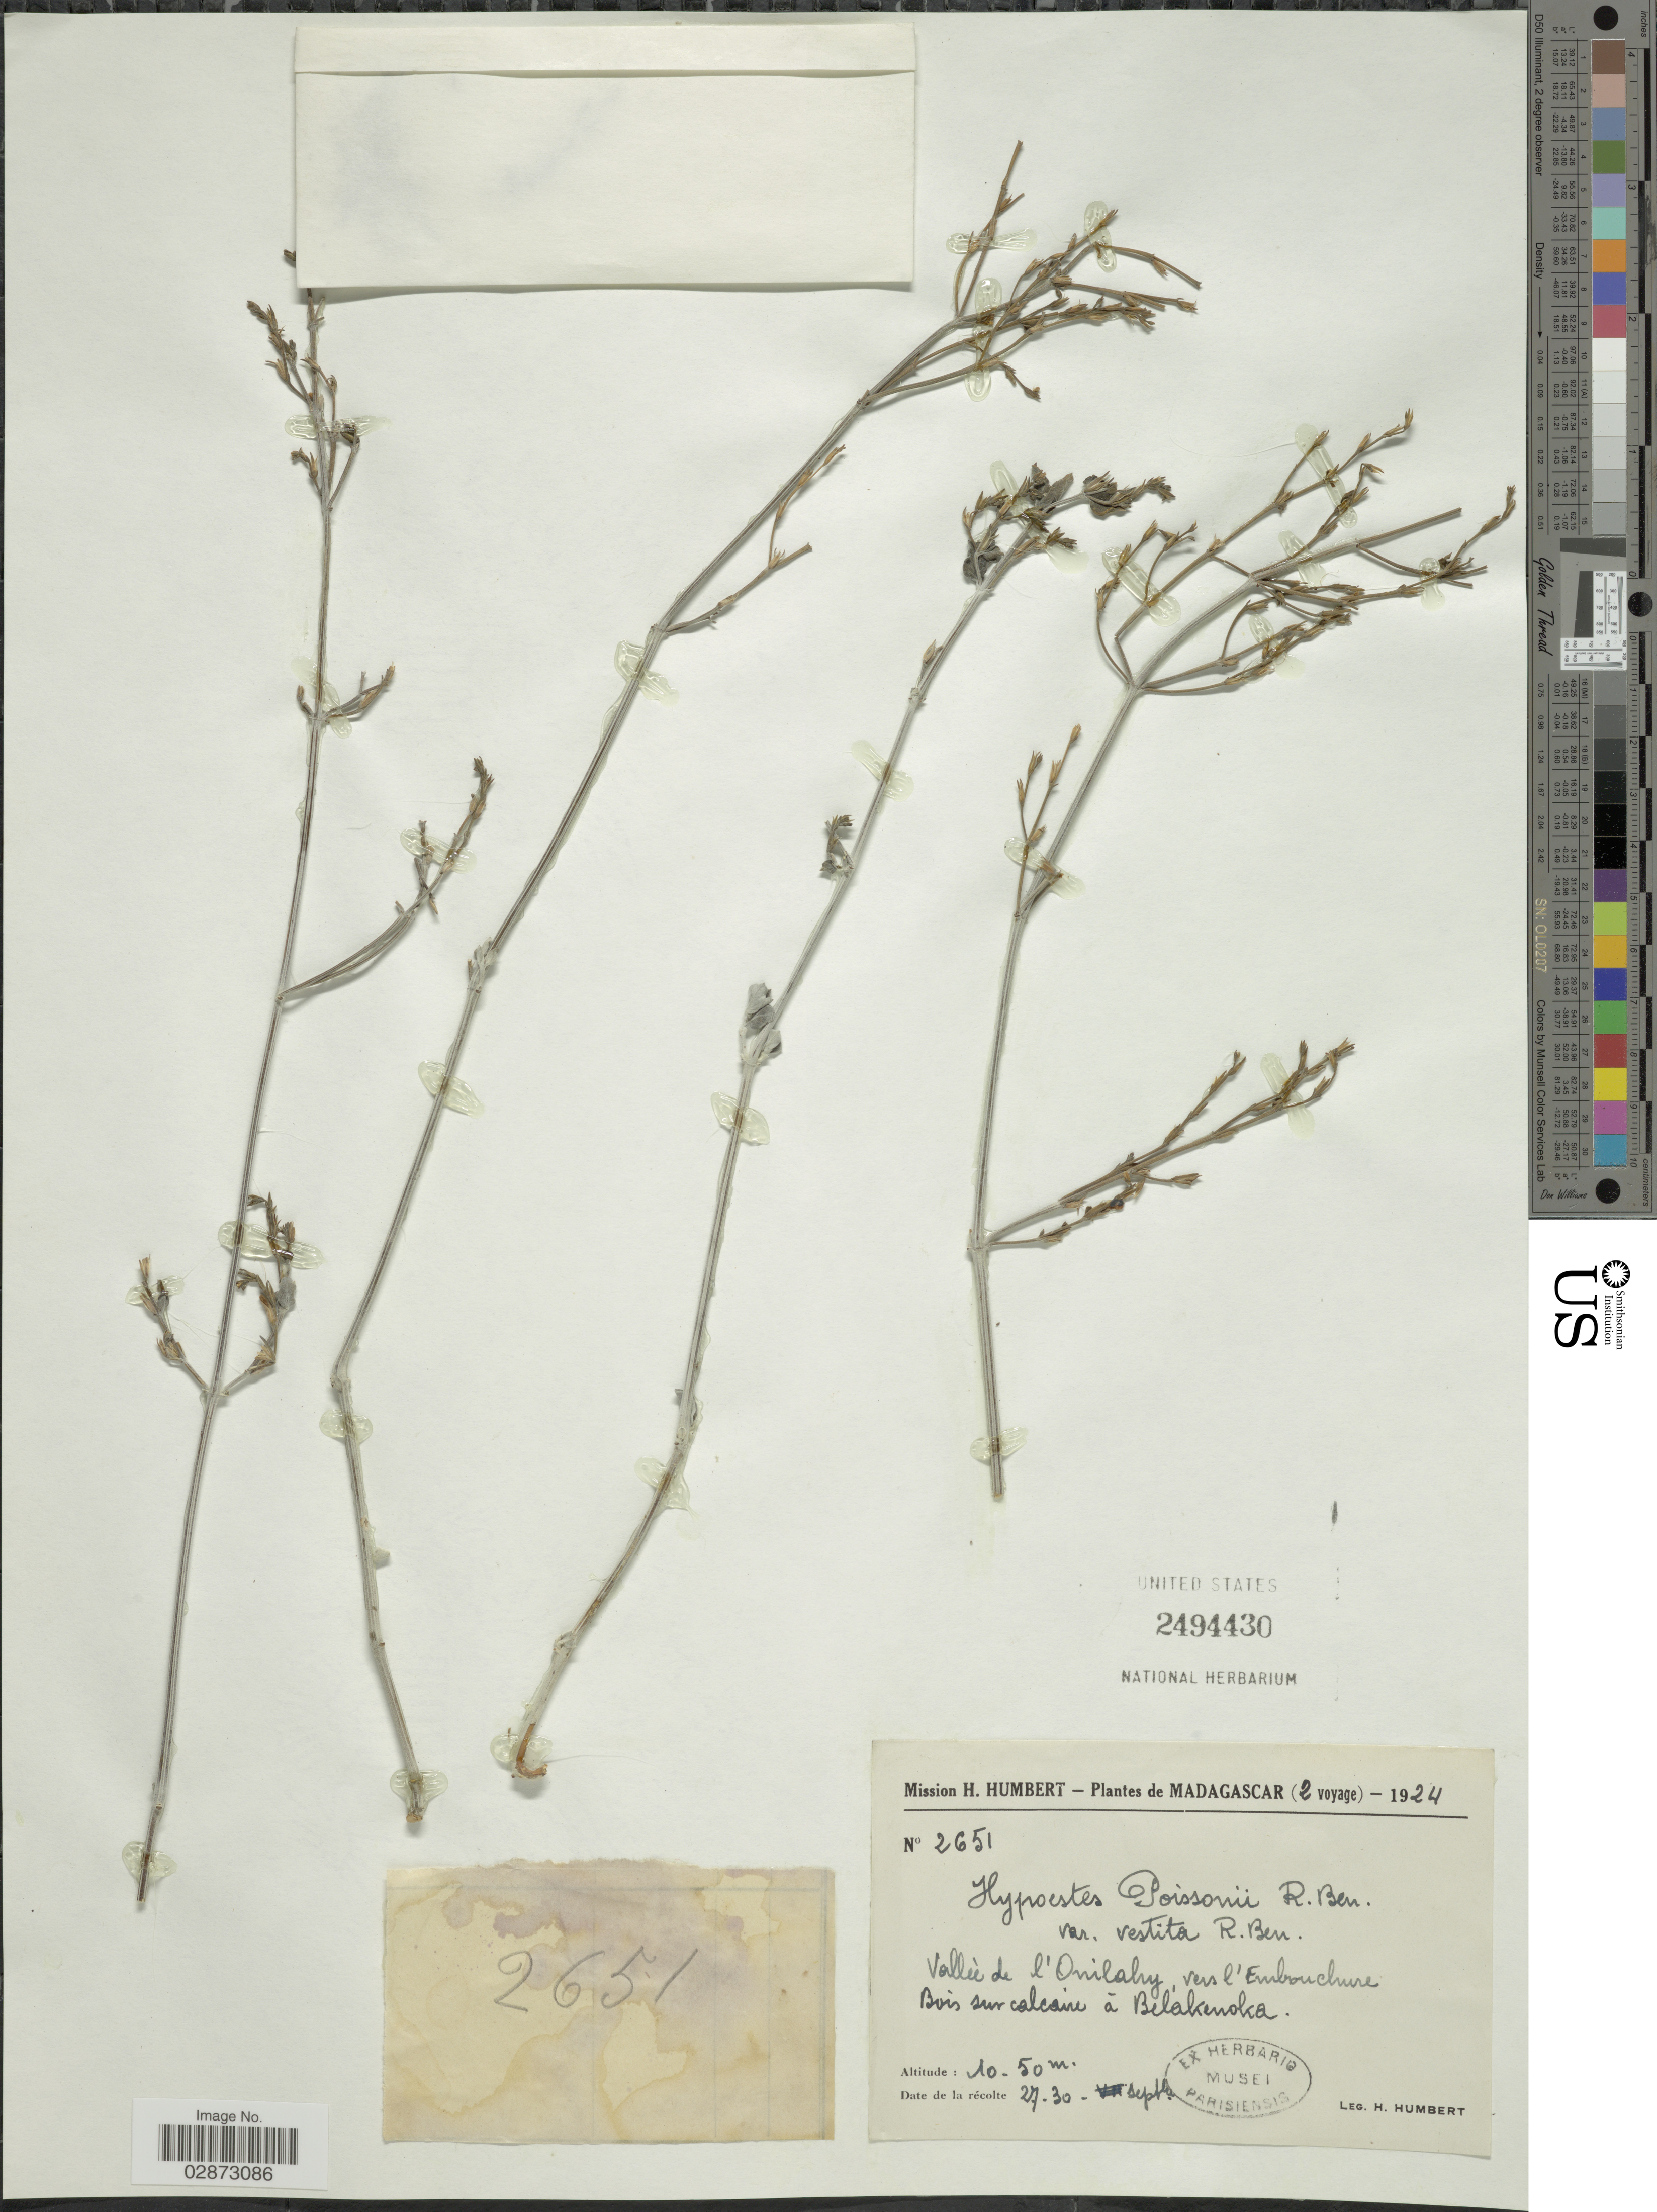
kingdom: Plantae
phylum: Tracheophyta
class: Magnoliopsida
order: Lamiales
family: Acanthaceae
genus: Hypoestes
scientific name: Hypoestes poissonii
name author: Benoist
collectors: H. Humbert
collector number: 2651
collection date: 1924-09-27/1924-09-30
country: Madagascar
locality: Vallée de l'Onilahy, vers l'Embouchure. Bois sur calcaire á Belakenoka.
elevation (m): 10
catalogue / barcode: US 2494430